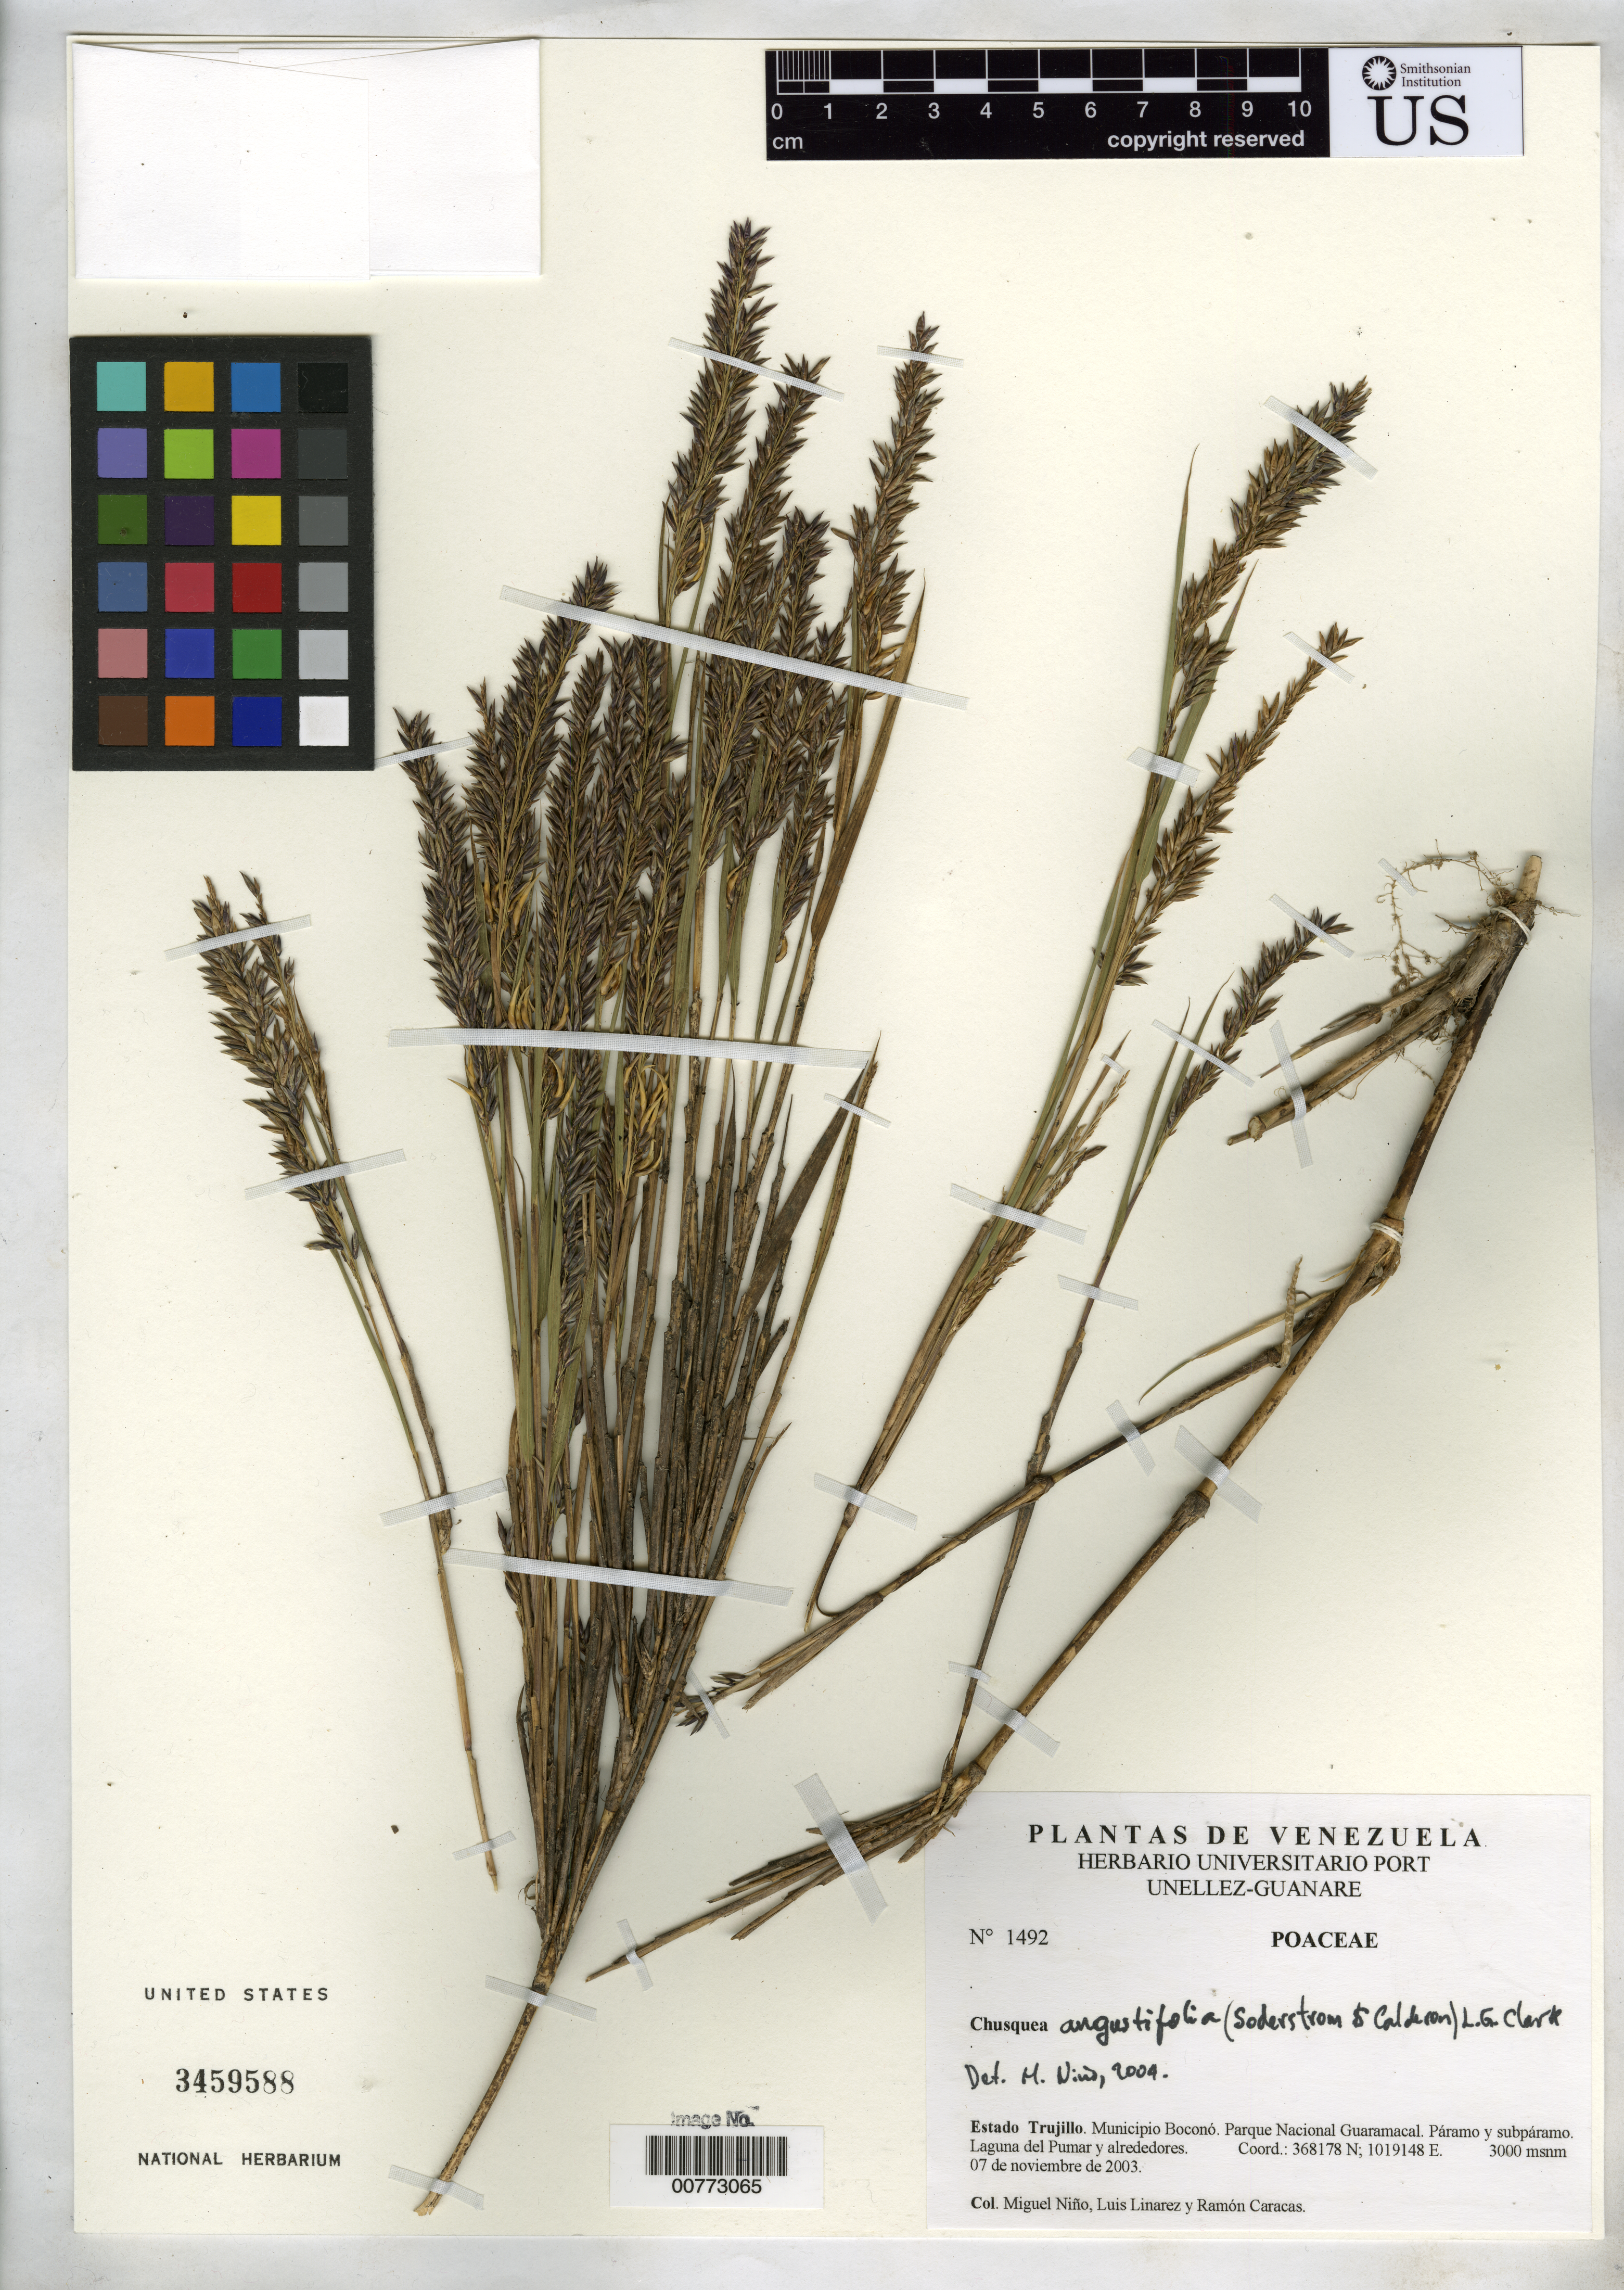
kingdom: Plantae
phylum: Tracheophyta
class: Liliopsida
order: Poales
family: Poaceae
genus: Chusquea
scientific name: Chusquea angustifolia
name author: (Soderstr. & C. E. Calderón) L.G. Clark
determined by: Niño, S. M., (PORT), BioCentro-UNELLEZ (VENEZUELA)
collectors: S. M. Niño, L. Linárez & R. Caracas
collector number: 1492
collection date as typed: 07 Nov 2003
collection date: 2003-11-07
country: Venezuela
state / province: Trujillo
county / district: Boconó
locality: Parque Nacional Guaramacal. Laguna del Pumar y alrededores.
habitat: Páramo y subpáramo.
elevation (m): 3000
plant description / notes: PORT, US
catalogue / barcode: US 3459588